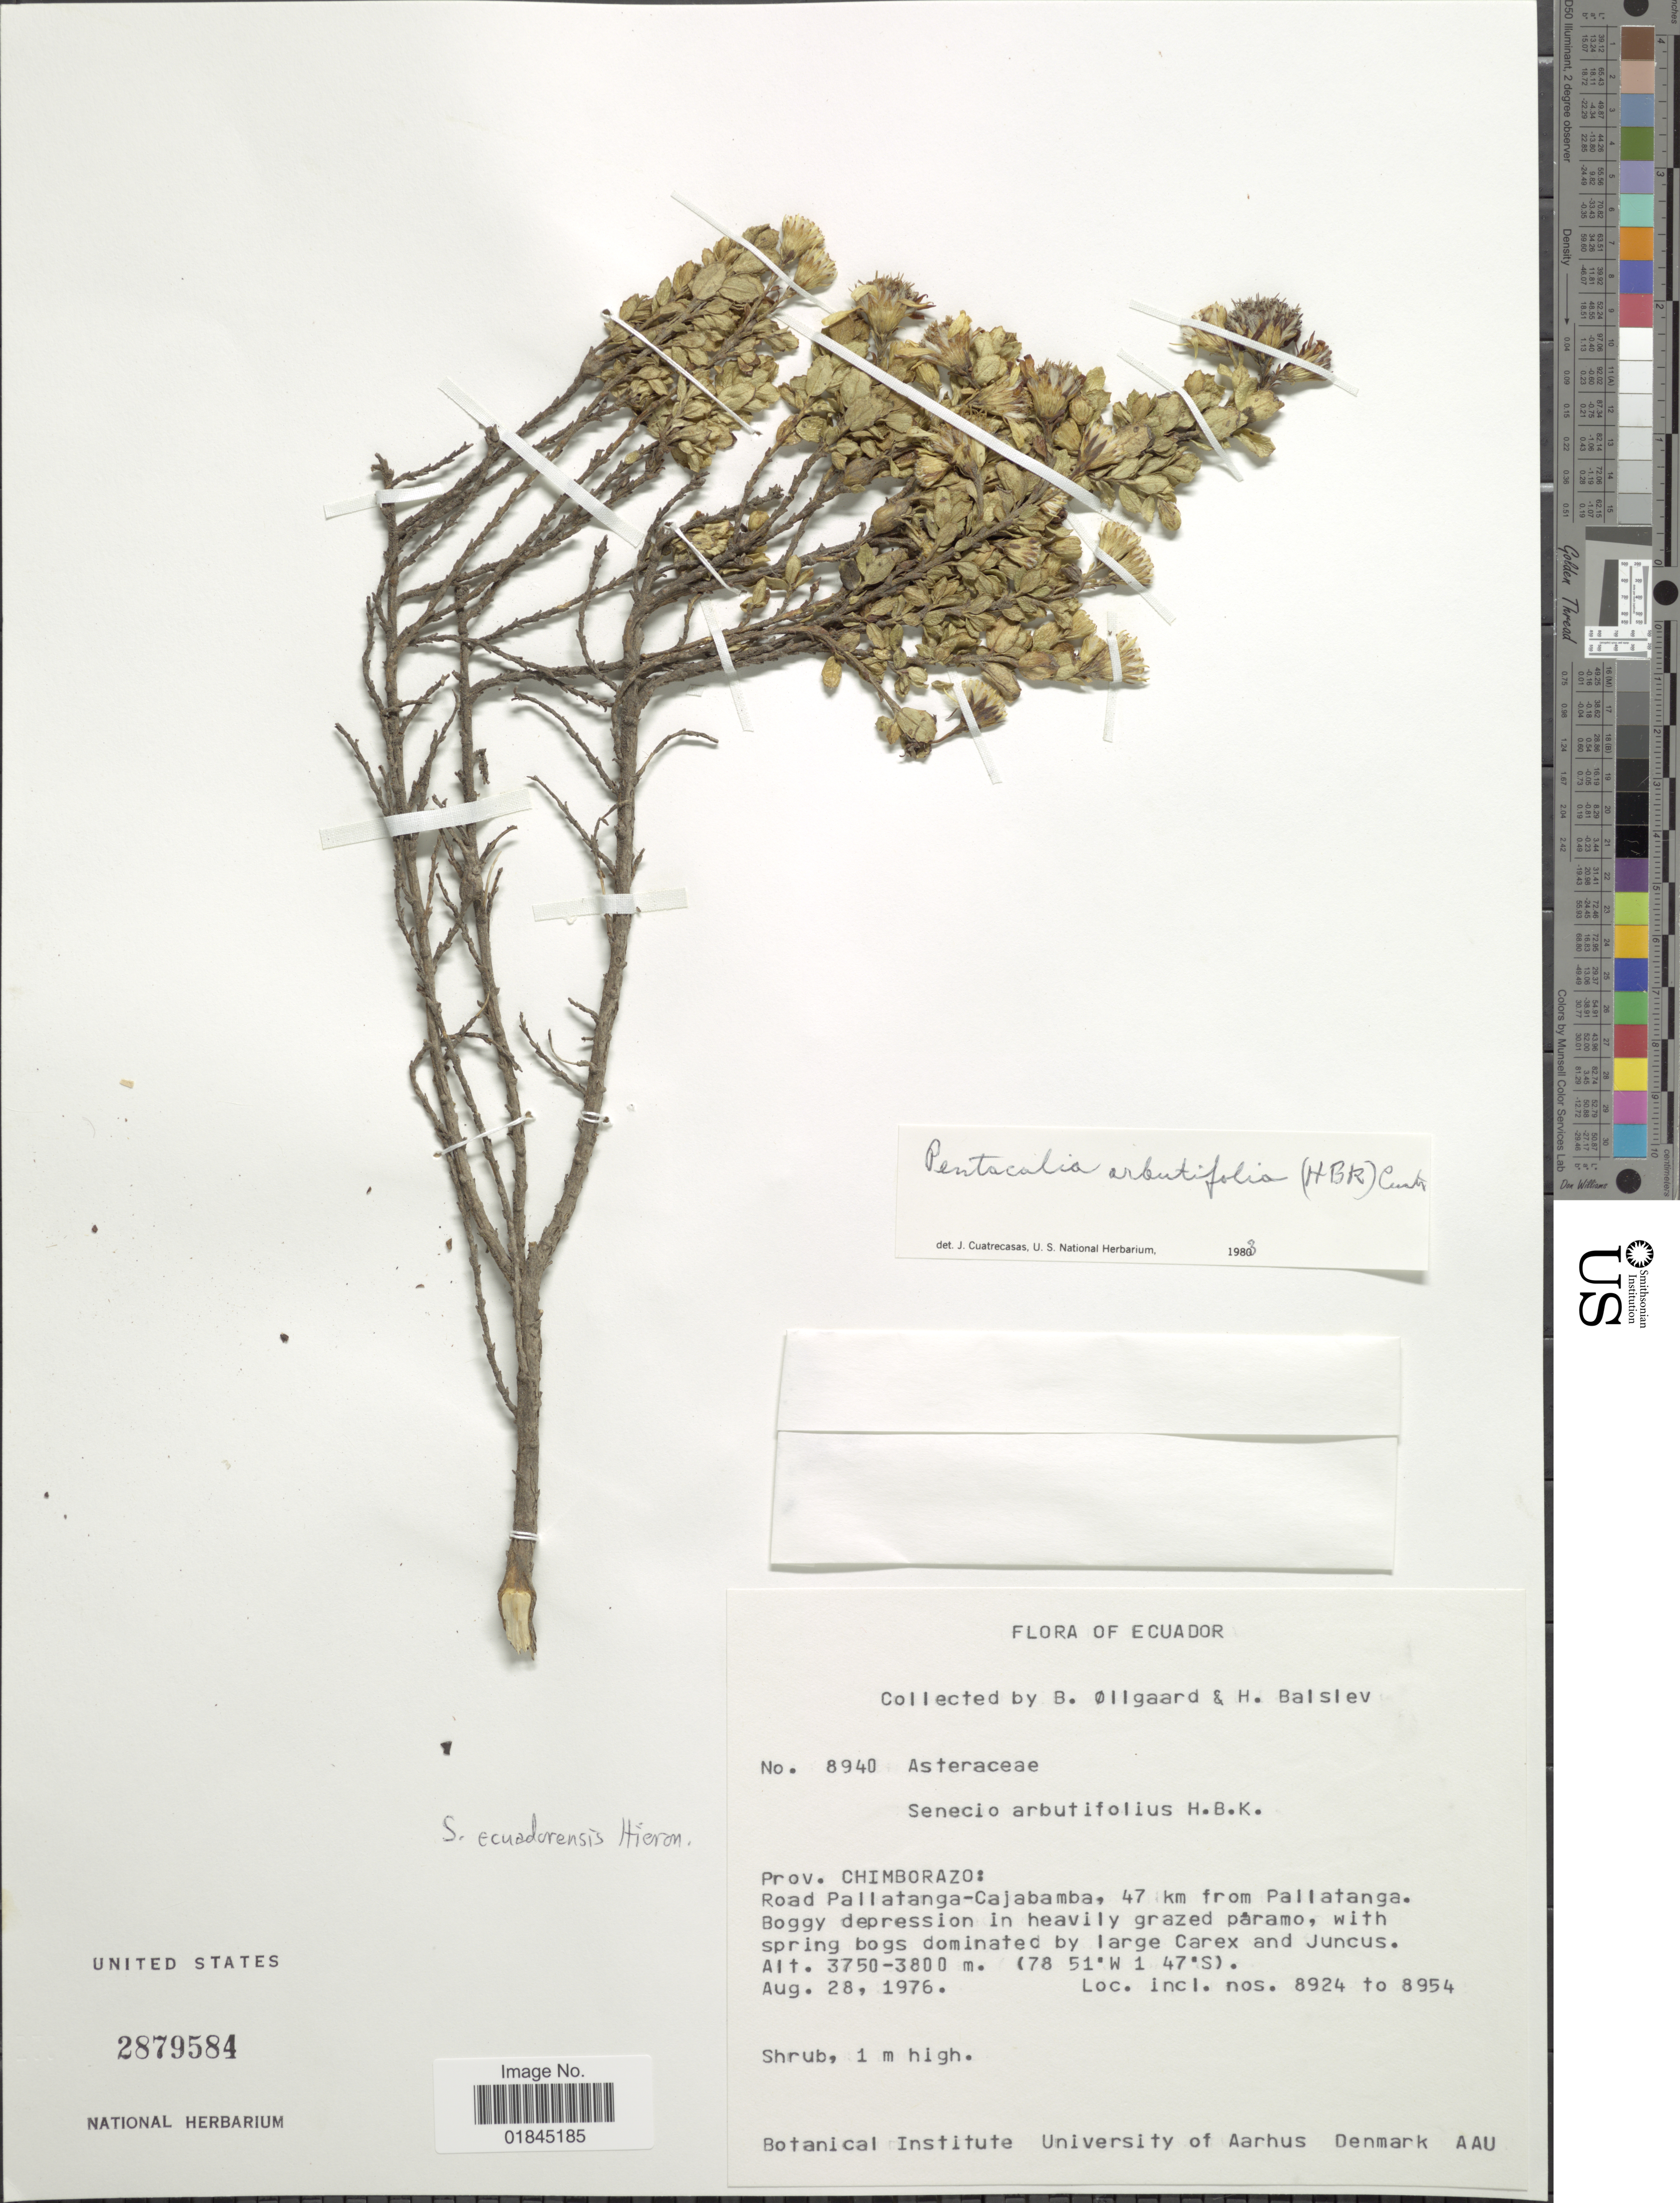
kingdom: Plantae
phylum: Tracheophyta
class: Magnoliopsida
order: Asterales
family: Asteraceae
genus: Pentacalia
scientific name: Pentacalia arbutifolia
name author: (Kunth) Cuatrec.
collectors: B. Øllgaard & H. Balslev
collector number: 8940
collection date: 1976-08-28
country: Ecuador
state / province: Chimborazo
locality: Prov. Chimborazo: Road Pallatanga-Cajabamba, 47 km from Pallatanga.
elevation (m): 3750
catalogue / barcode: US 2879584